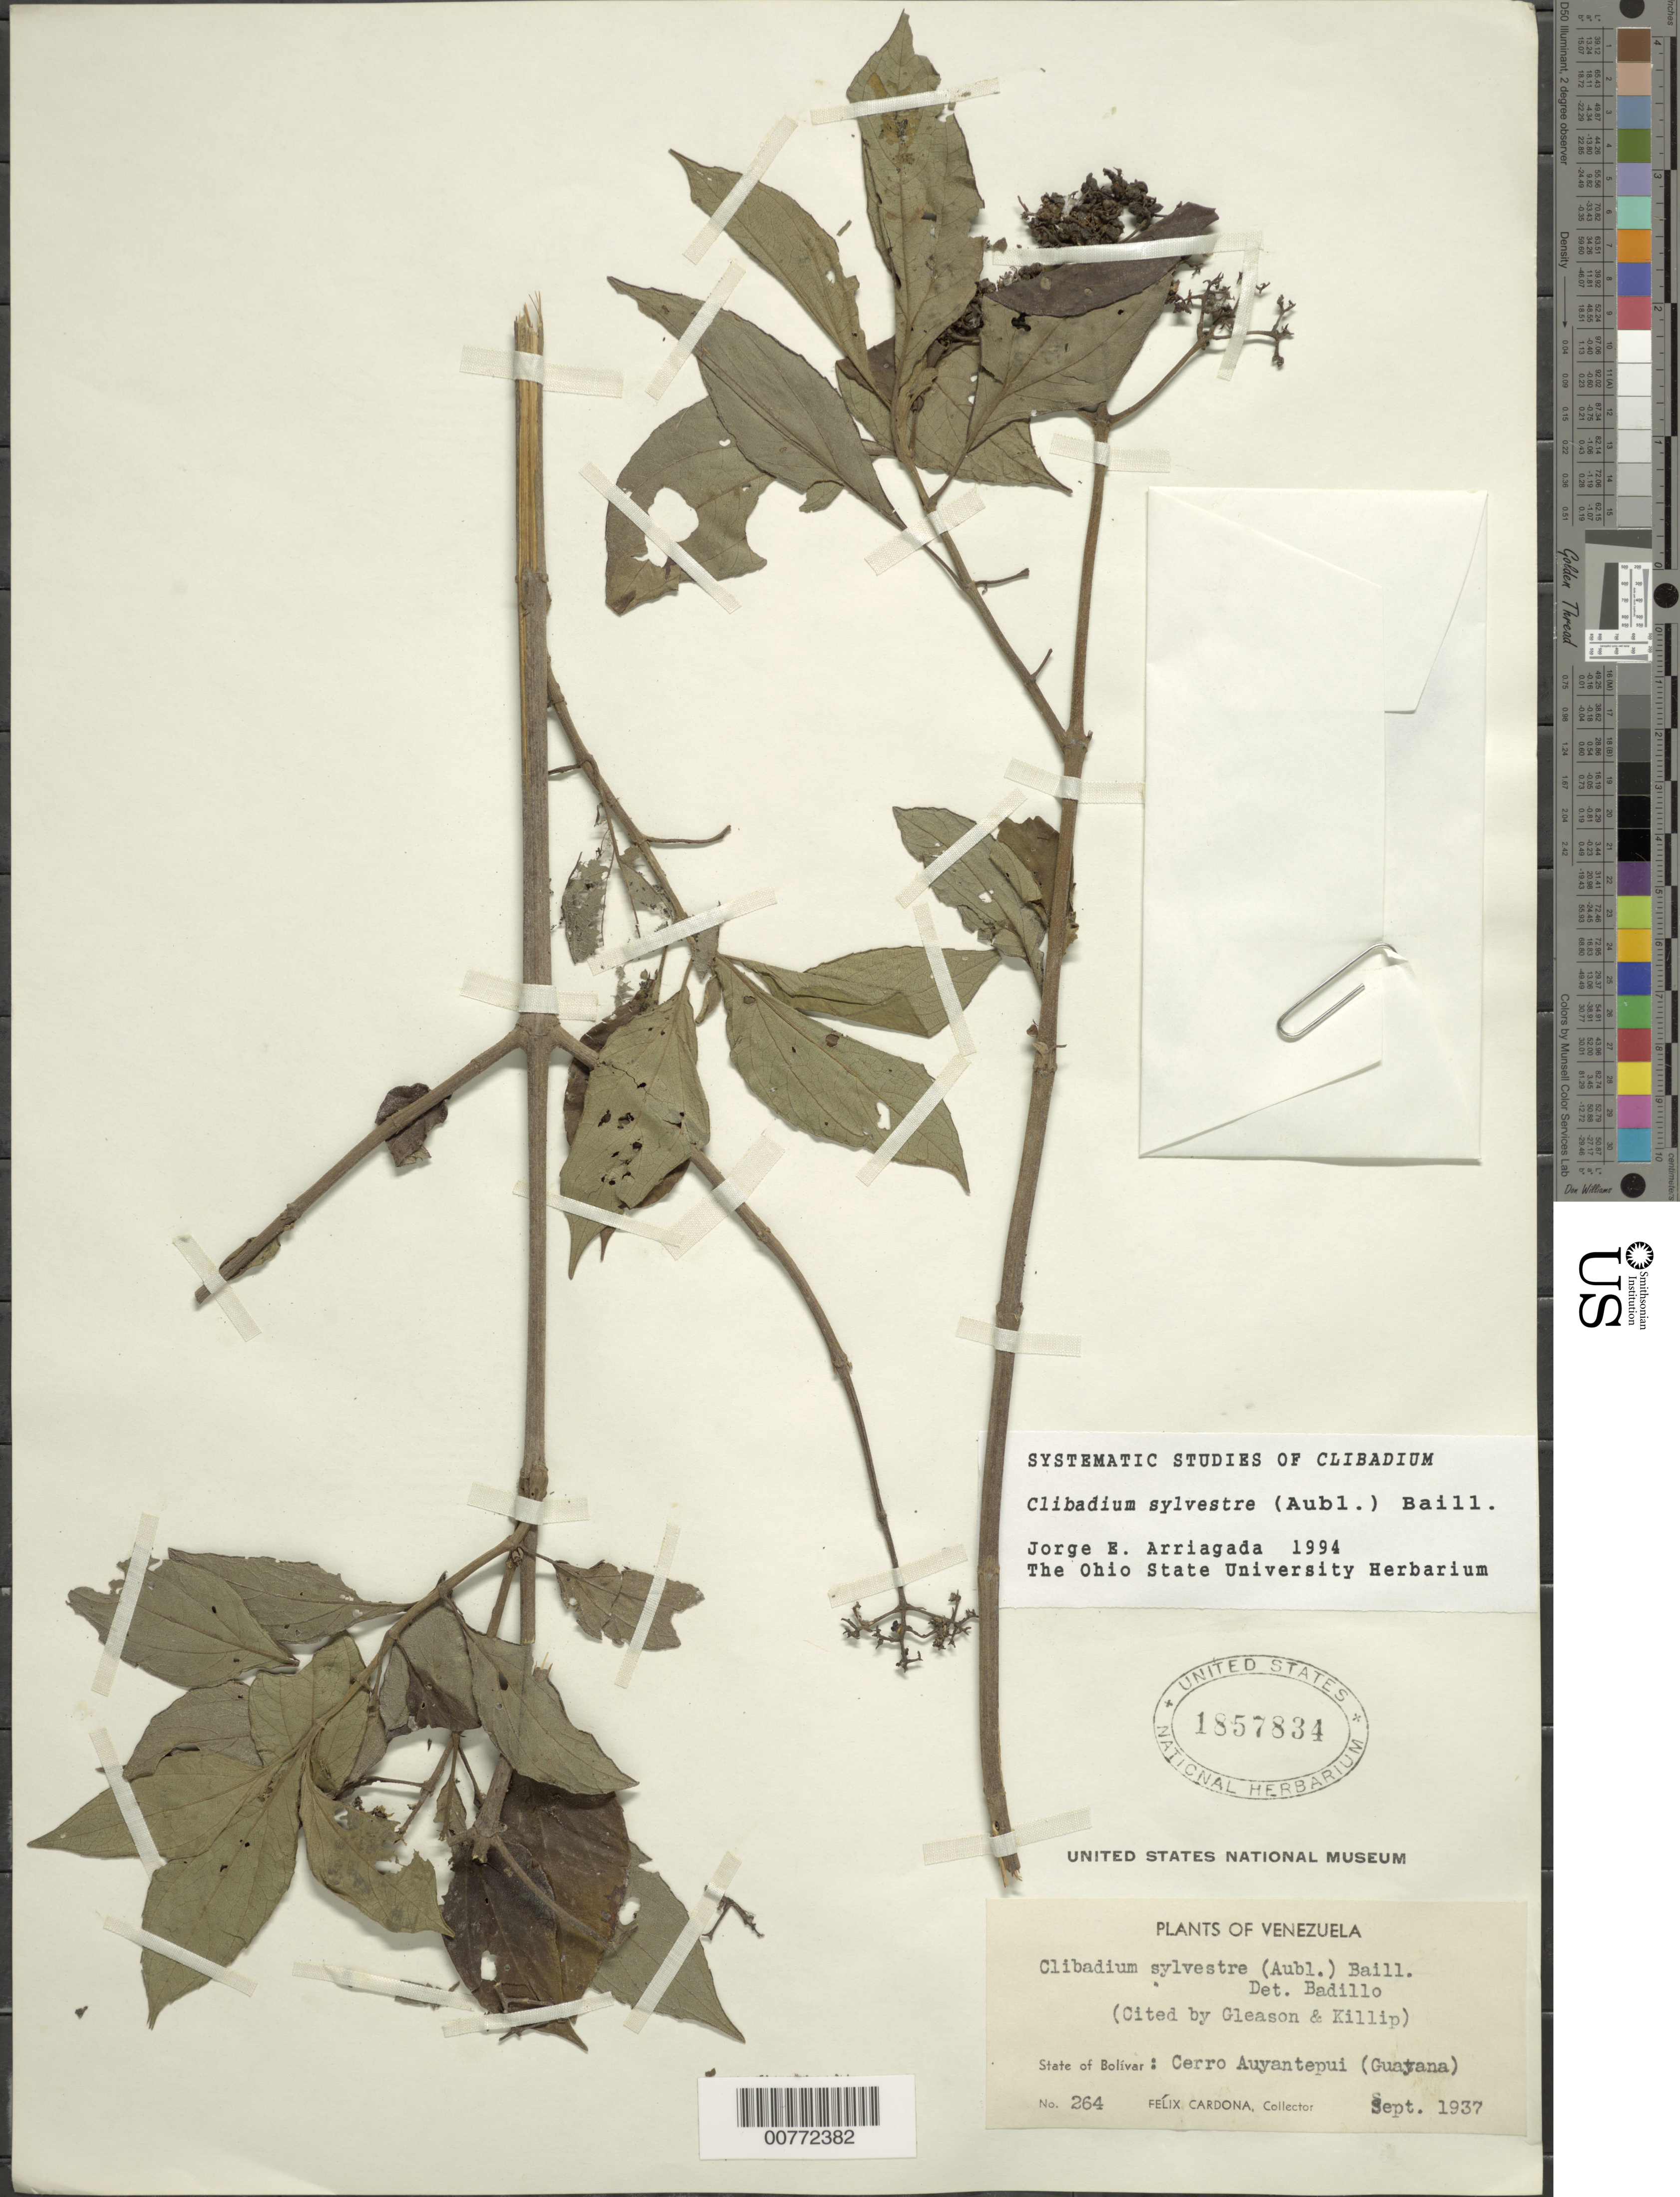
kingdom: Plantae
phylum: Tracheophyta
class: Magnoliopsida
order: Asterales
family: Asteraceae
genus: Clibadium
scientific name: Clibadium sylvestre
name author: (Aubl.) Baill.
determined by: Arriagada, J. E.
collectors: F. Cardona Puig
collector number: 264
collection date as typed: Sep-37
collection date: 1937-09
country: Venezuela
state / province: Bolívar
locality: Cerro Auyantepuí, Alto Caroní, Guayana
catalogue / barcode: US 1857834